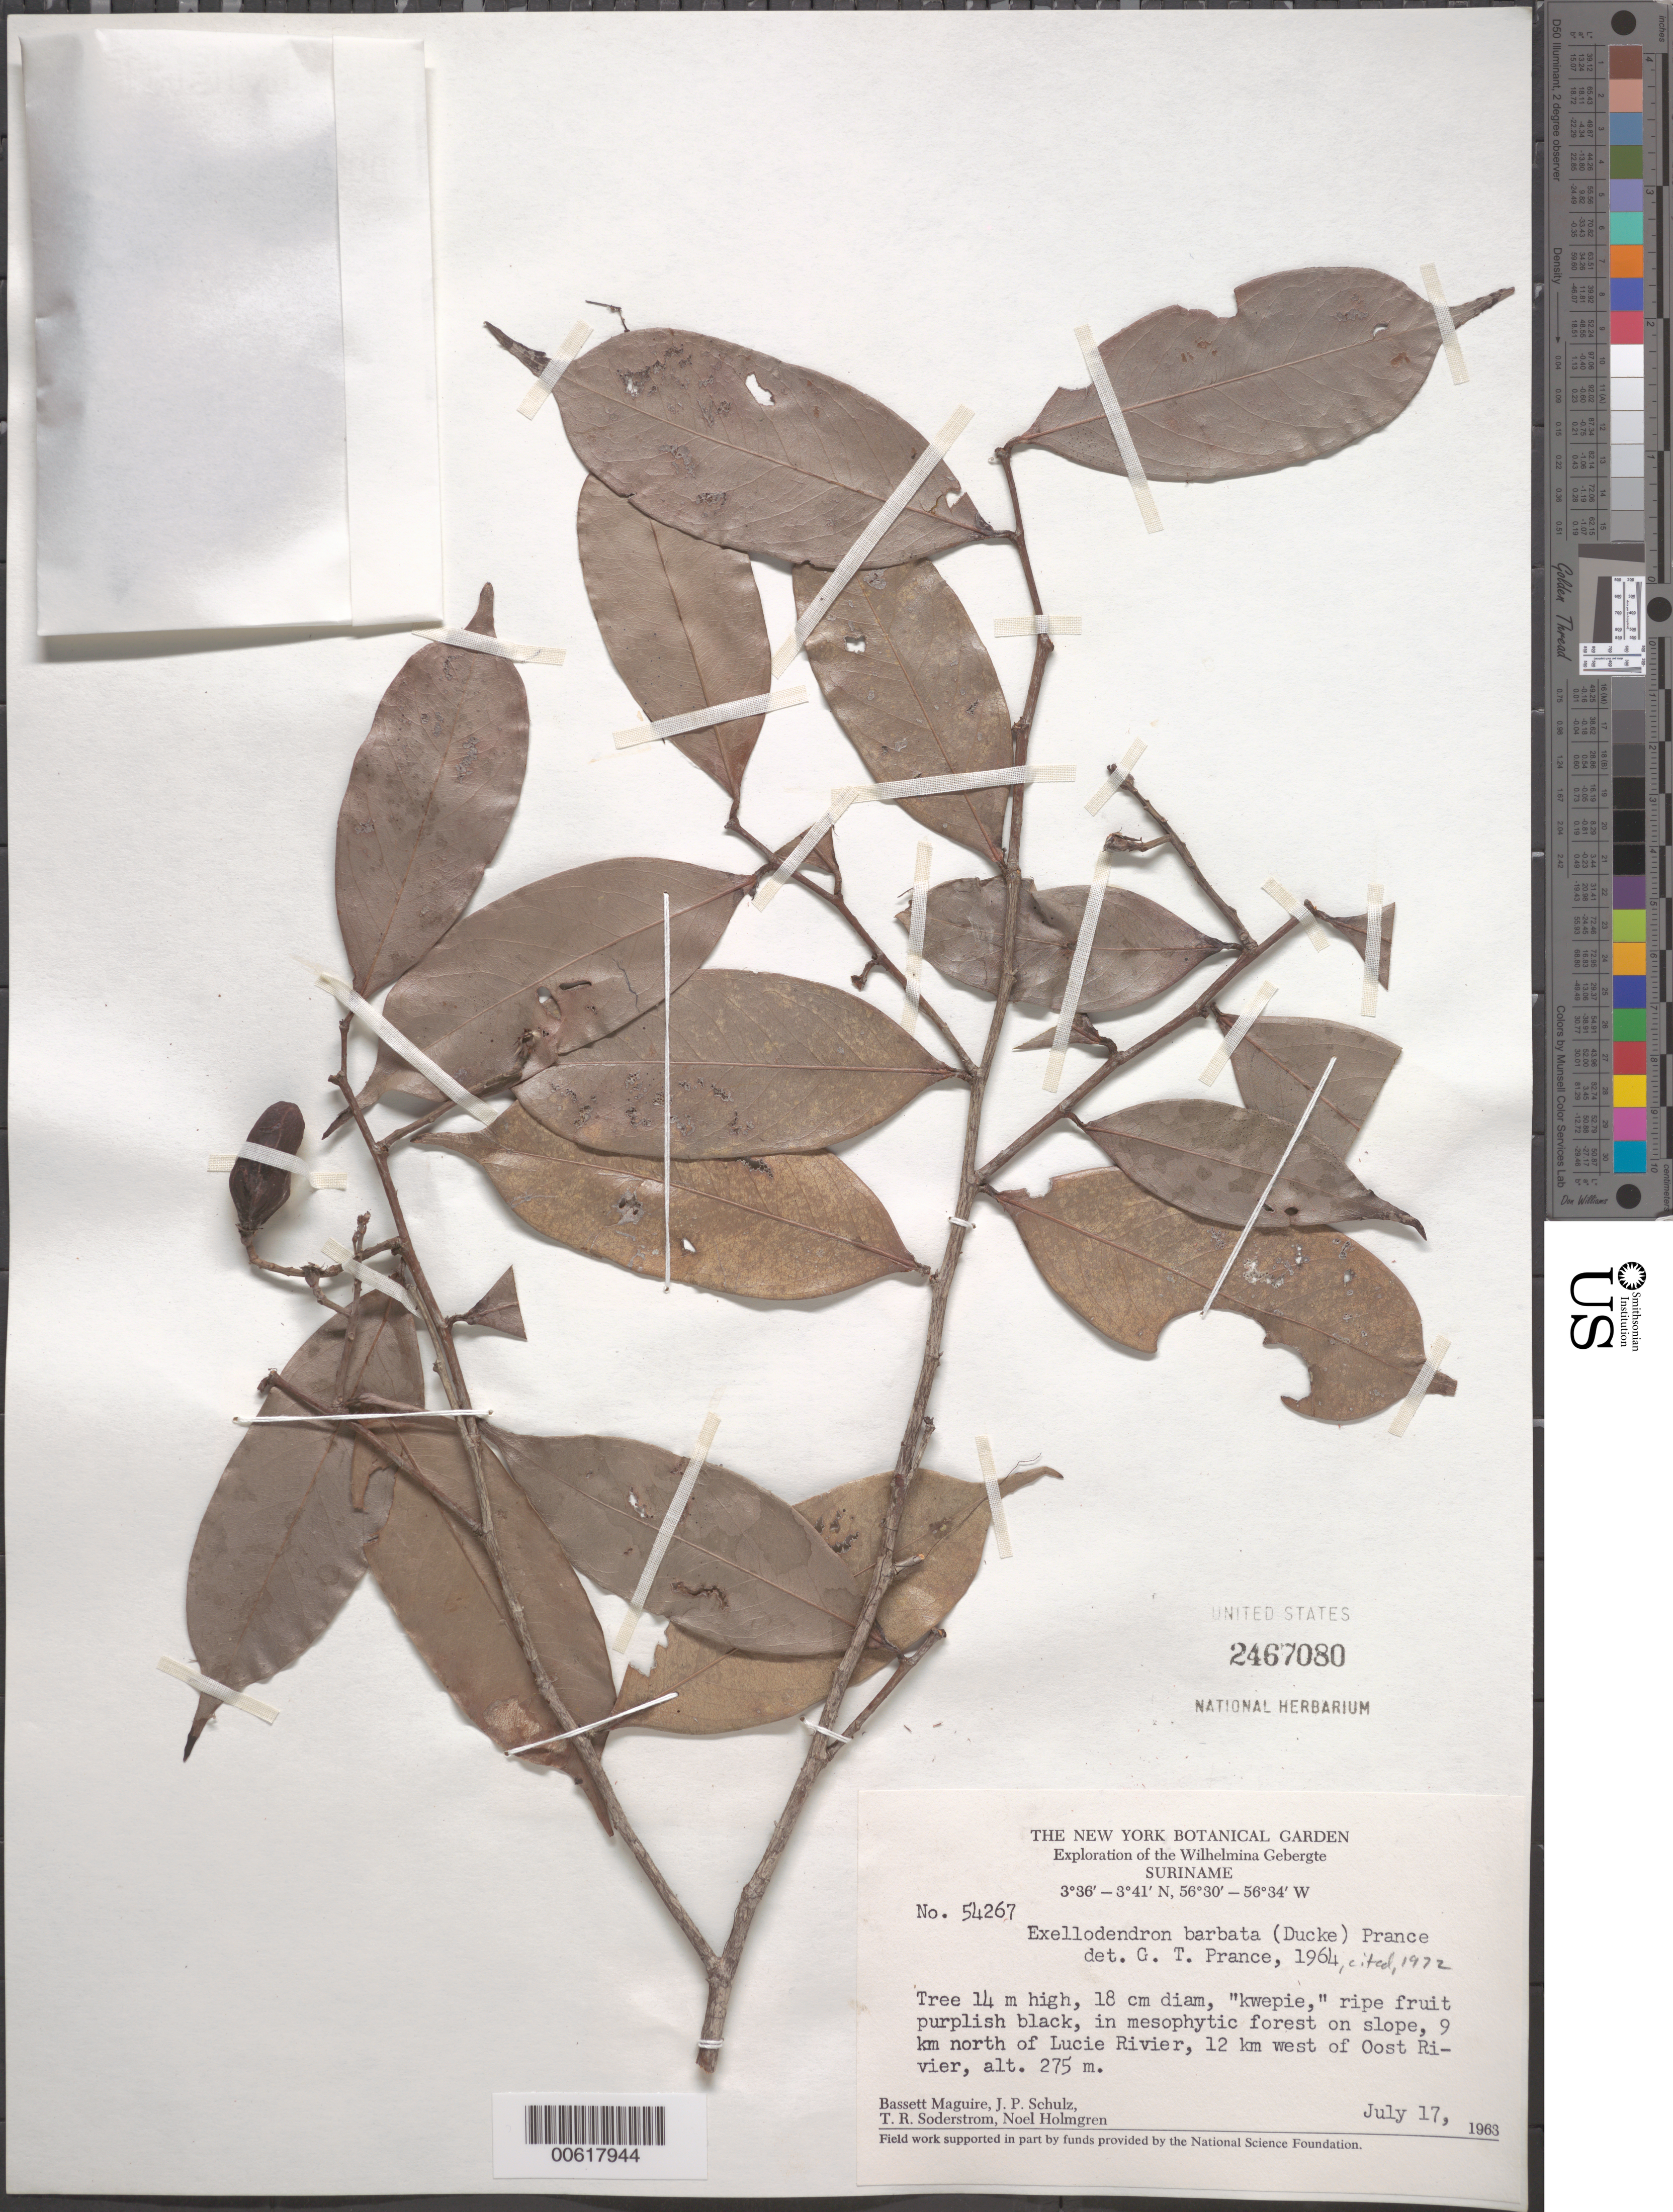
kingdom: Plantae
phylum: Tracheophyta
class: Magnoliopsida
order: Malpighiales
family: Chrysobalanaceae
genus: Exellodendron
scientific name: Exellodendron barbatum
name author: (Ducke) Prance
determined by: Prance, G. T.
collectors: B. Maguire, J. P. Schulz, T. R. Soderstrom & N. H. Holmgren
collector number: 54267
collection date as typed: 17-Jul-63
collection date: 1963-07-17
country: Suriname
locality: Lucie R., 9 km N of and 12 km W of Oost R., Wilhelmina Gebergte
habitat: Mesophytic forest on slope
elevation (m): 275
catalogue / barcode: US 2467080